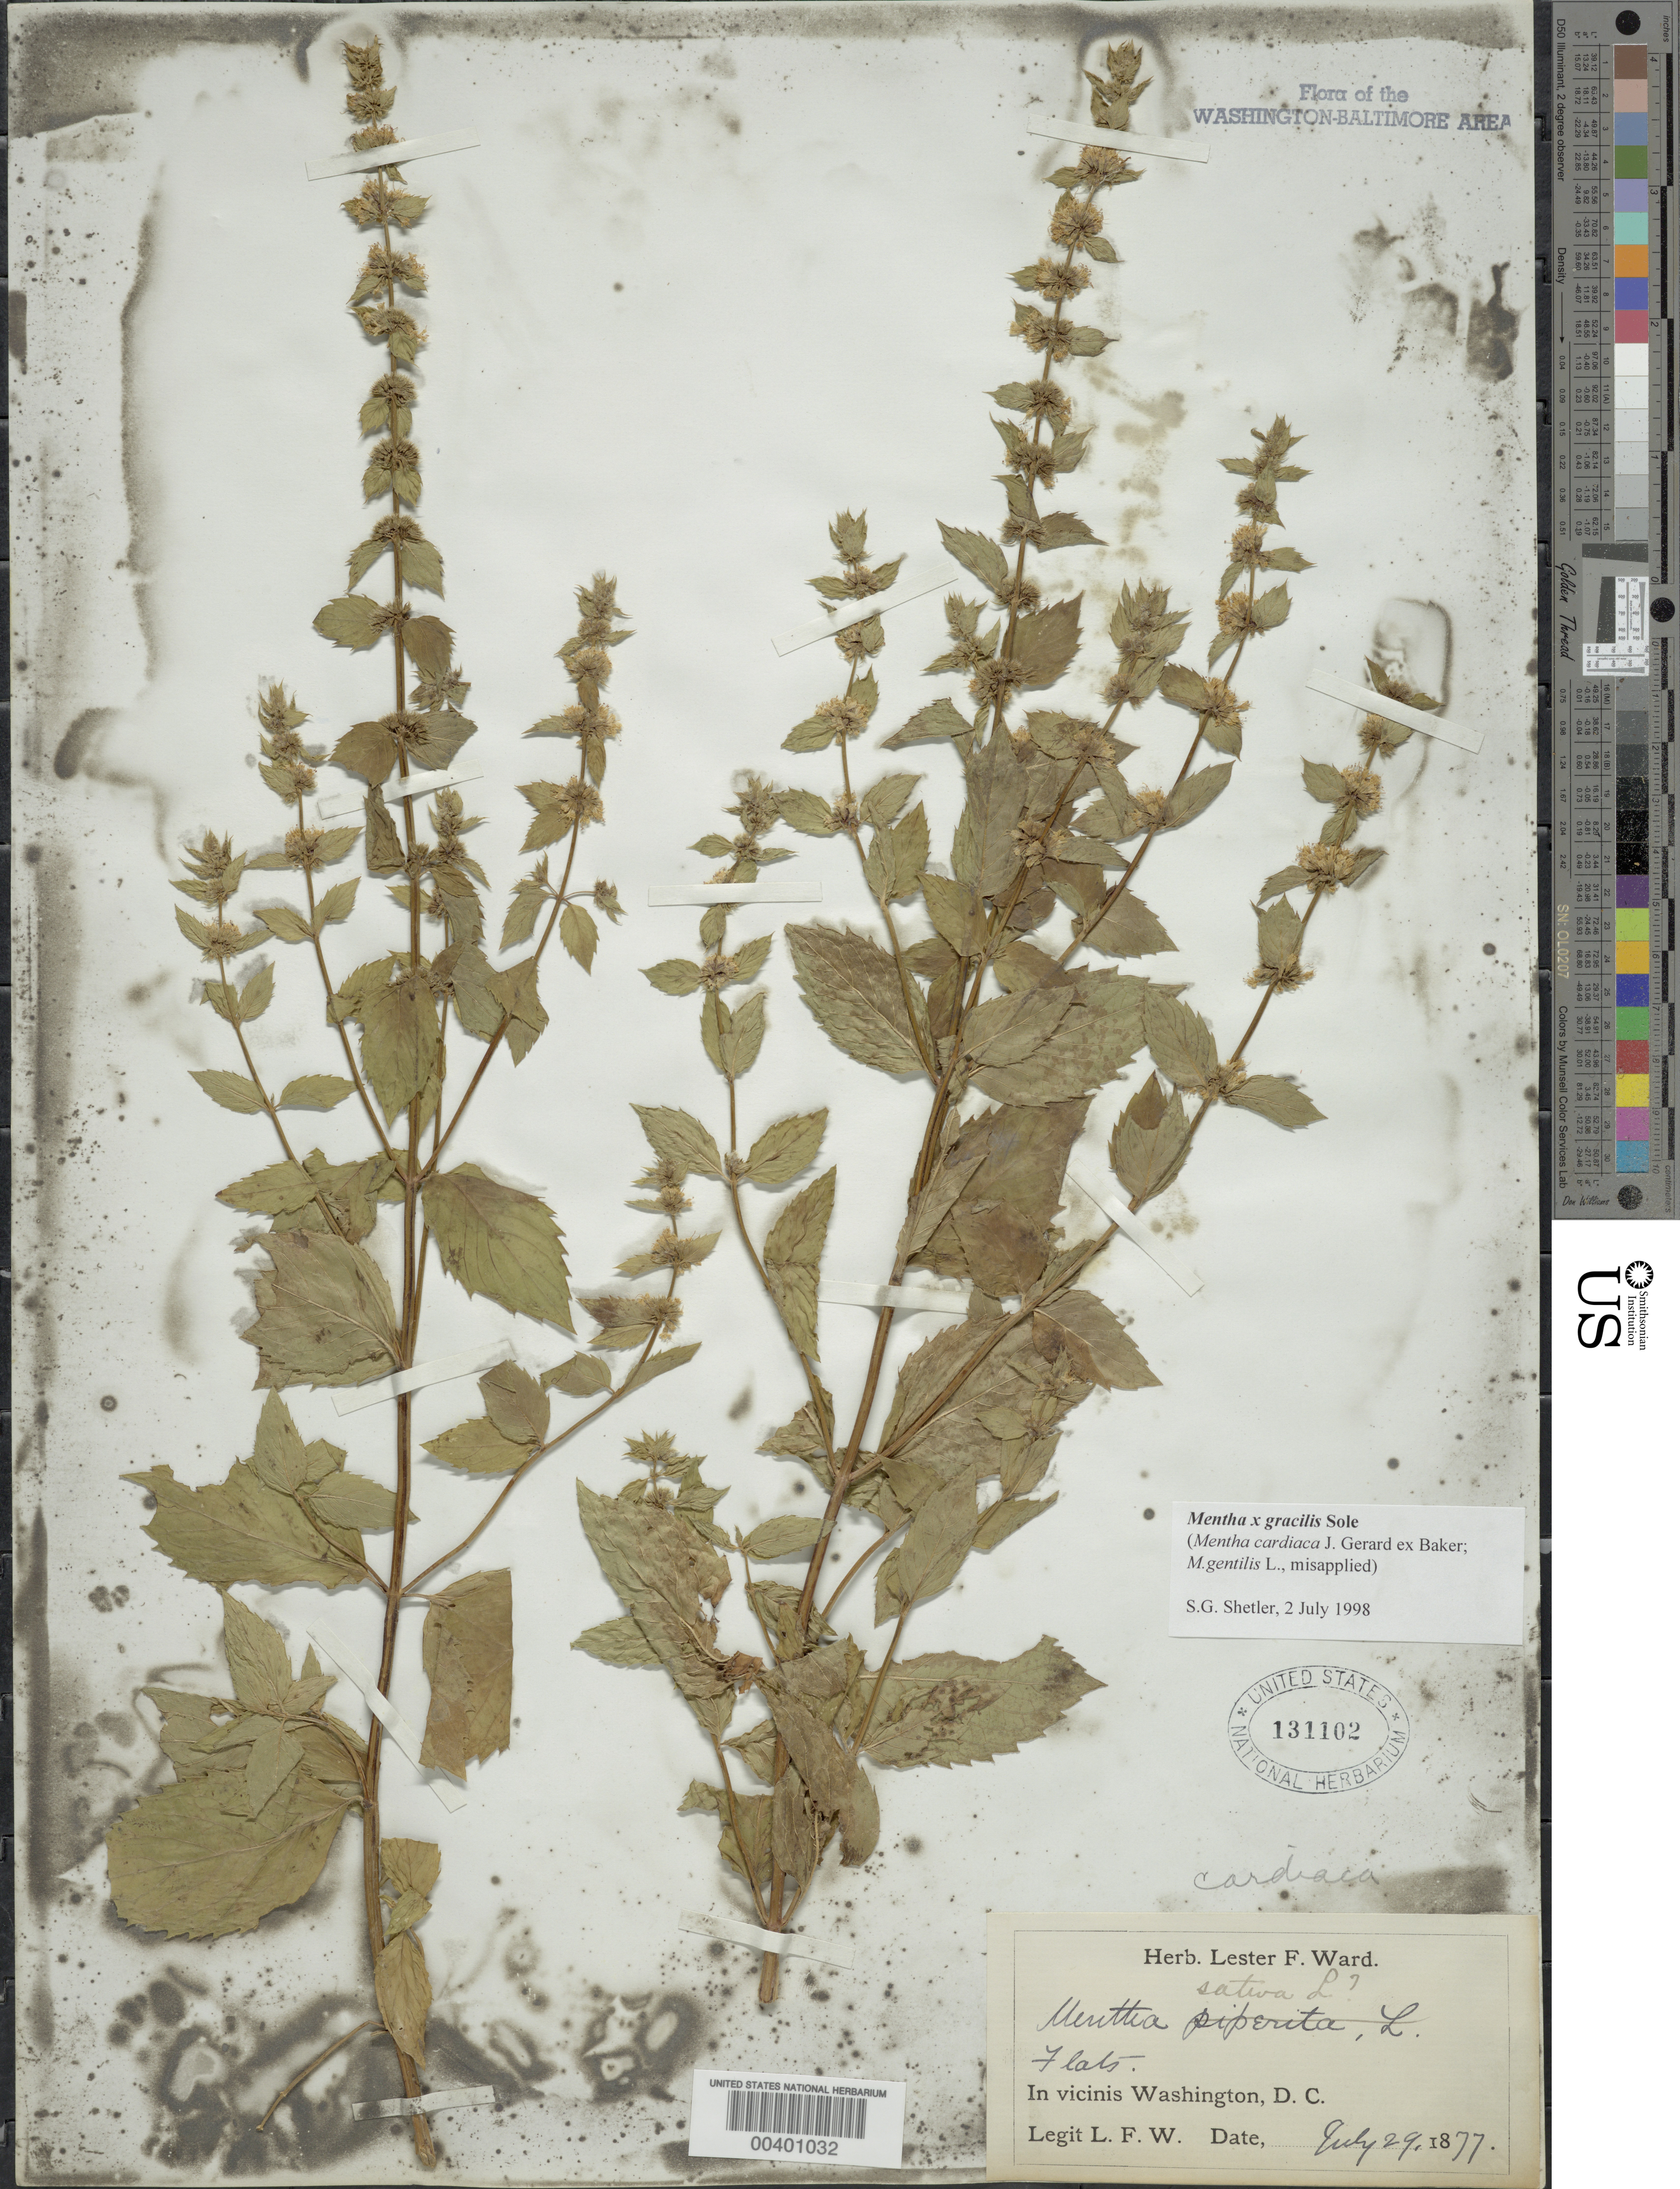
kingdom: Plantae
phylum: Tracheophyta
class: Magnoliopsida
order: Lamiales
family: Lamiaceae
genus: Mentha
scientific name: Mentha x gracilis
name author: Sole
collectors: L. F. Ward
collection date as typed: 29 Jul 1877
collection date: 1877-07-29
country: United States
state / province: District of Columbia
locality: Chain Bridge Flats C. and O. Canal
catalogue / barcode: US 131102